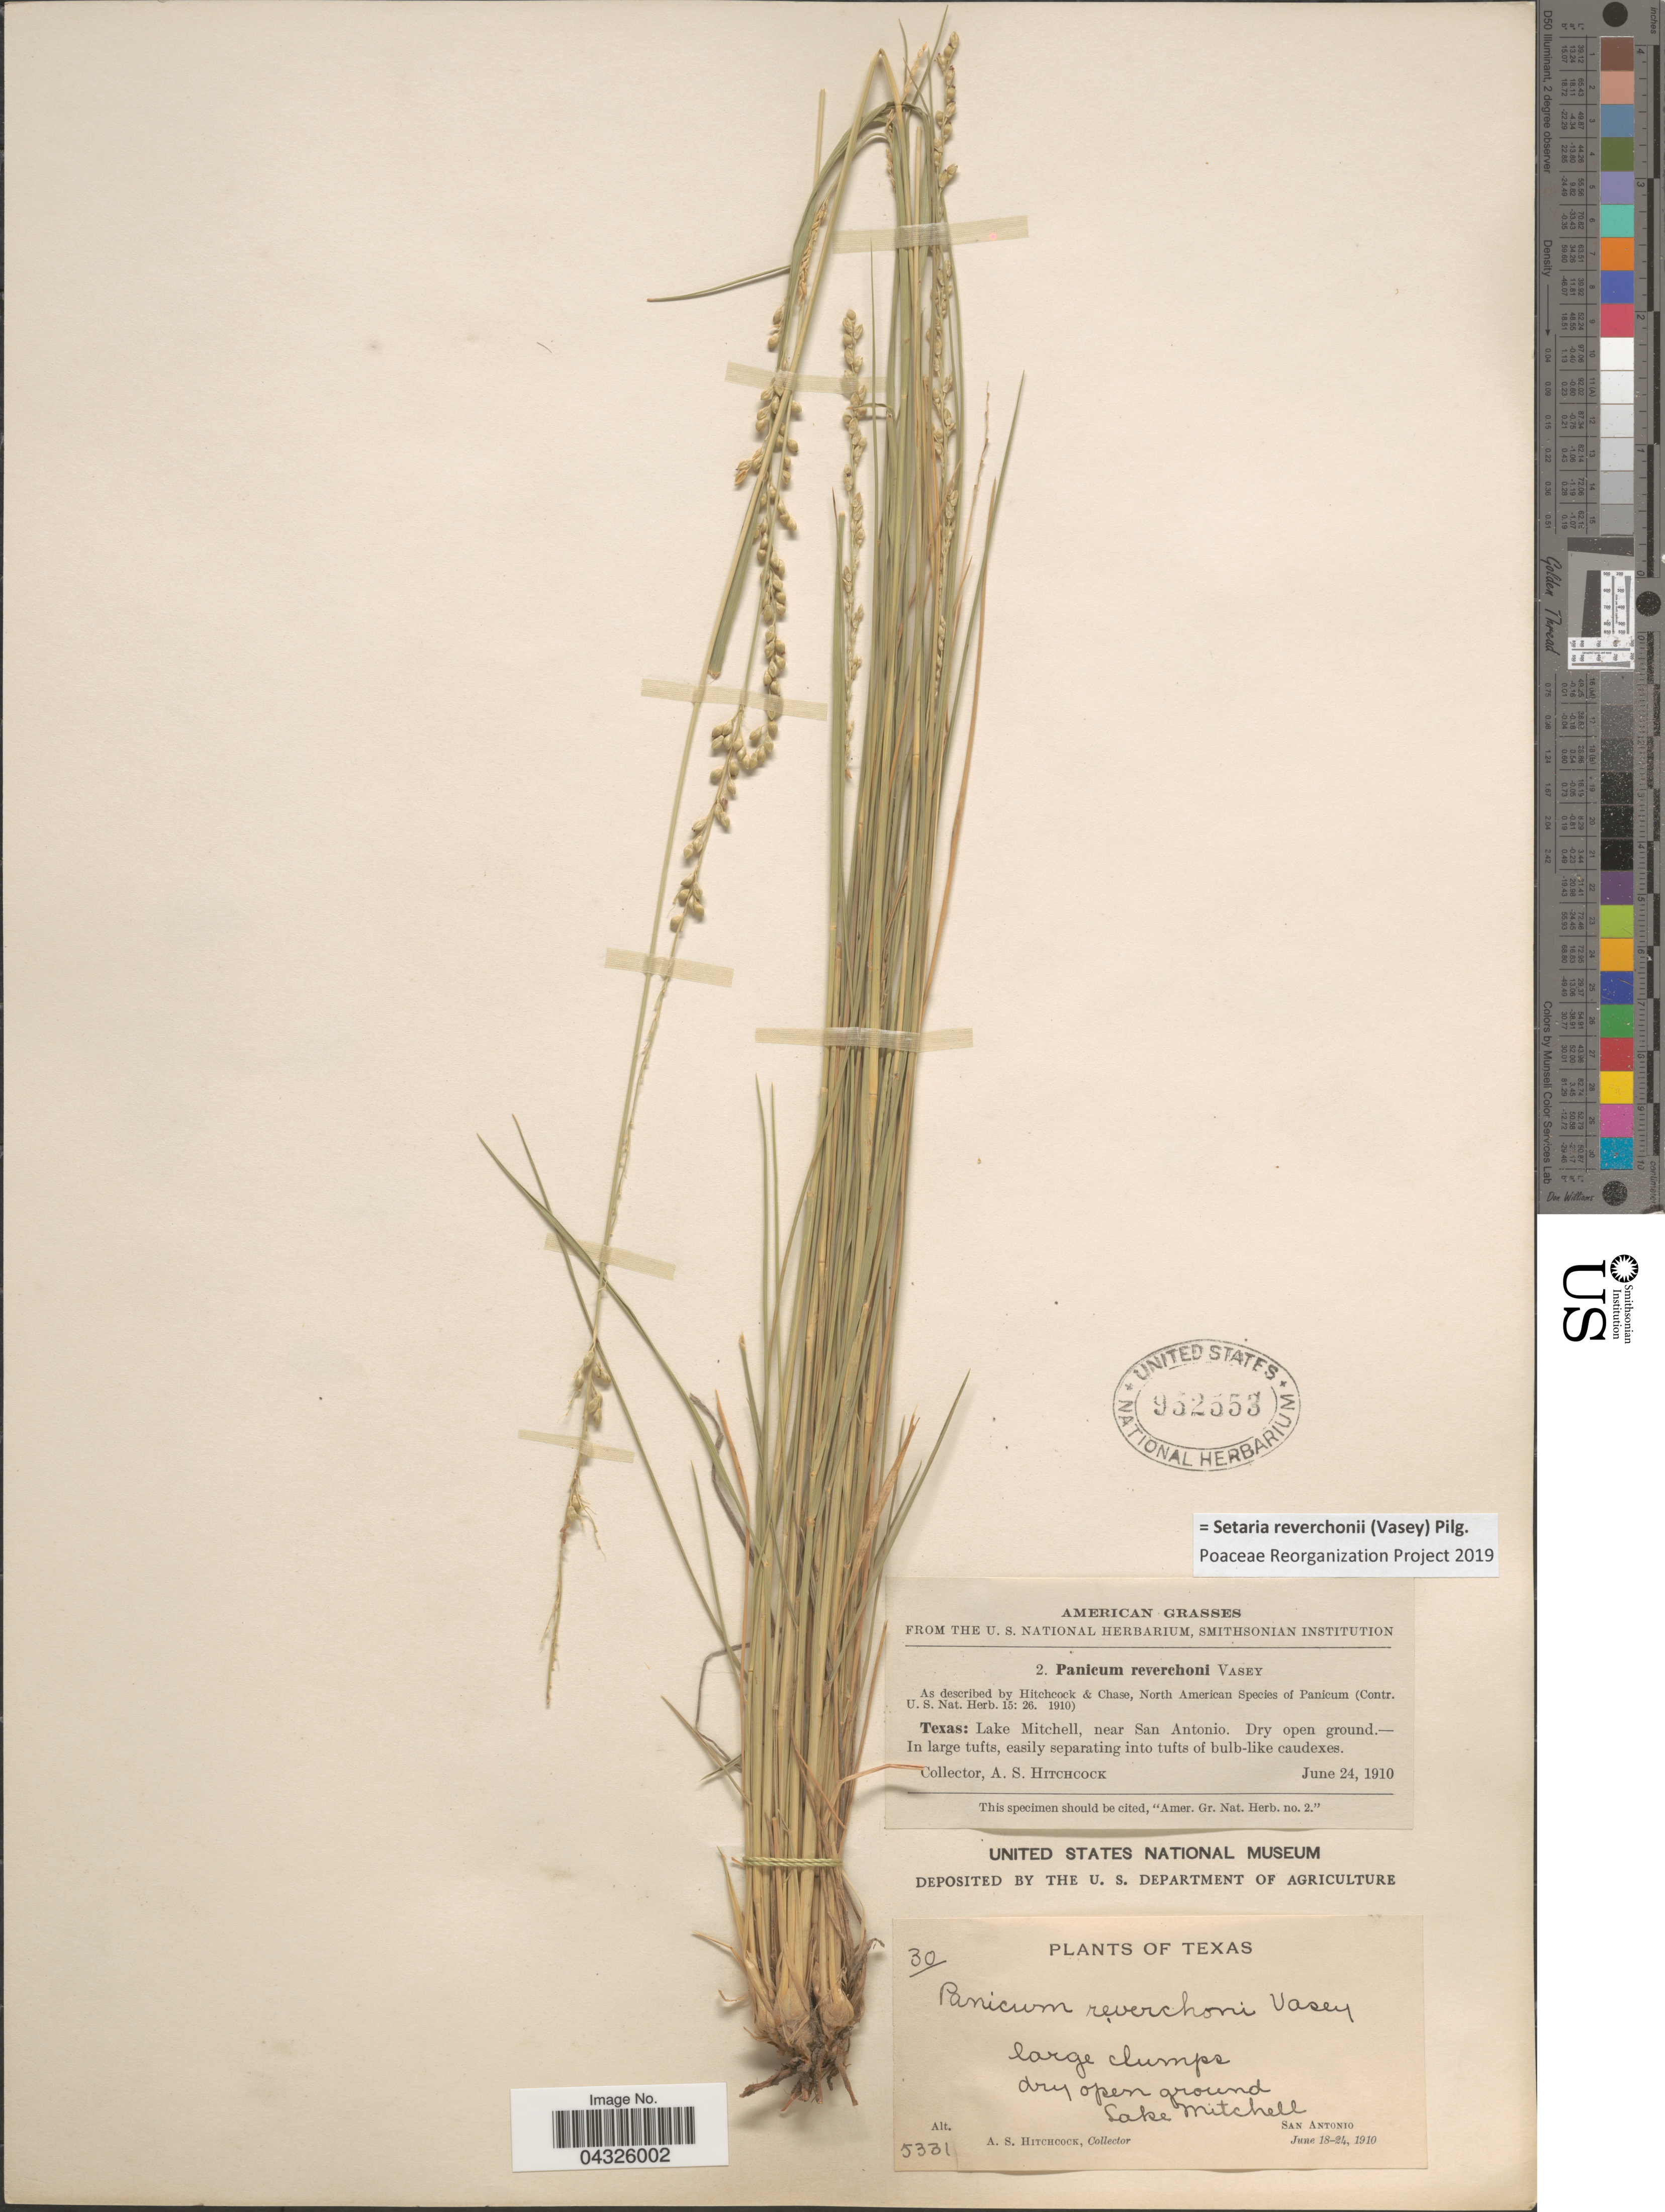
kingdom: Plantae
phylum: Tracheophyta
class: Liliopsida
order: Poales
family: Poaceae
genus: Setaria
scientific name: Setaria reverchonii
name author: (Vasey) Pilg.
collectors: A. S. Hitchcock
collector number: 5331/2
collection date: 1910-06-24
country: United States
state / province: Texas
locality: Lake Mitchell, near San Antonio.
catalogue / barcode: US 952553